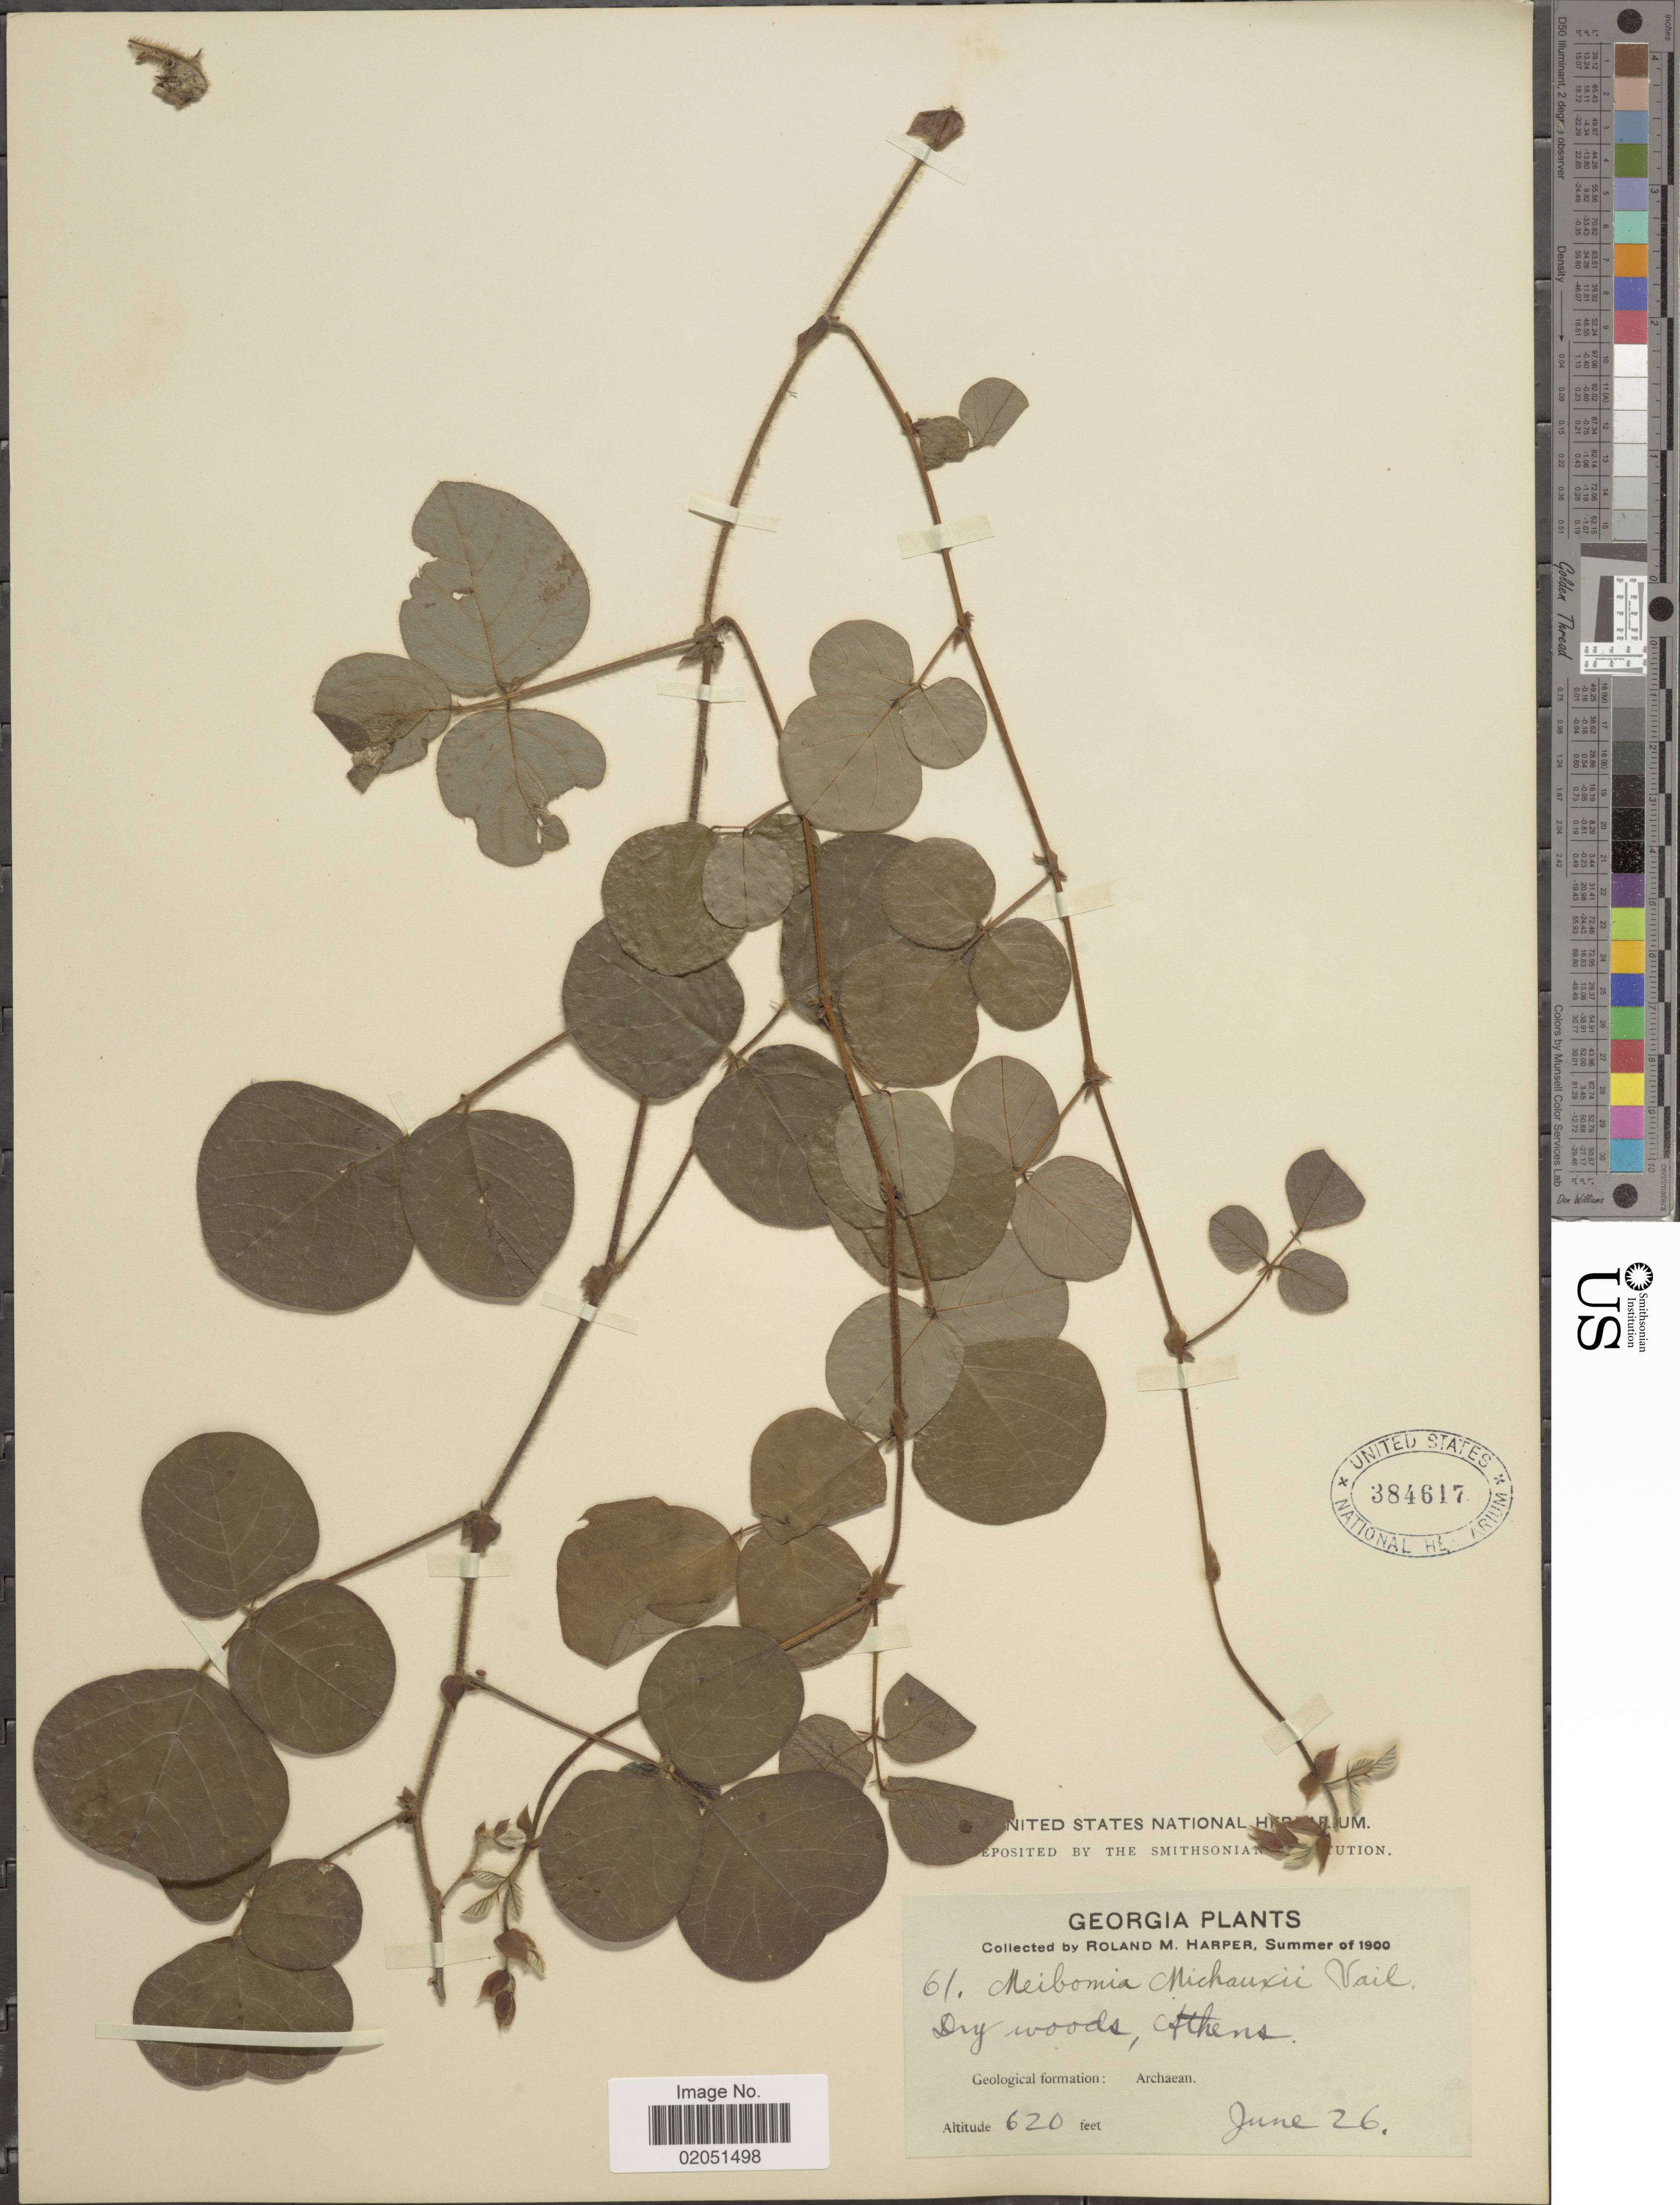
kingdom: Plantae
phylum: Tracheophyta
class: Magnoliopsida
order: Fabales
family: Fabaceae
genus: Desmodium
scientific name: Desmodium rotundifolium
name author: DC.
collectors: R. M. Harper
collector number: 61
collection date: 1900-06-26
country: United States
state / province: Georgia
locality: Dry woods, Athens.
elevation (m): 189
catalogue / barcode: US 384617